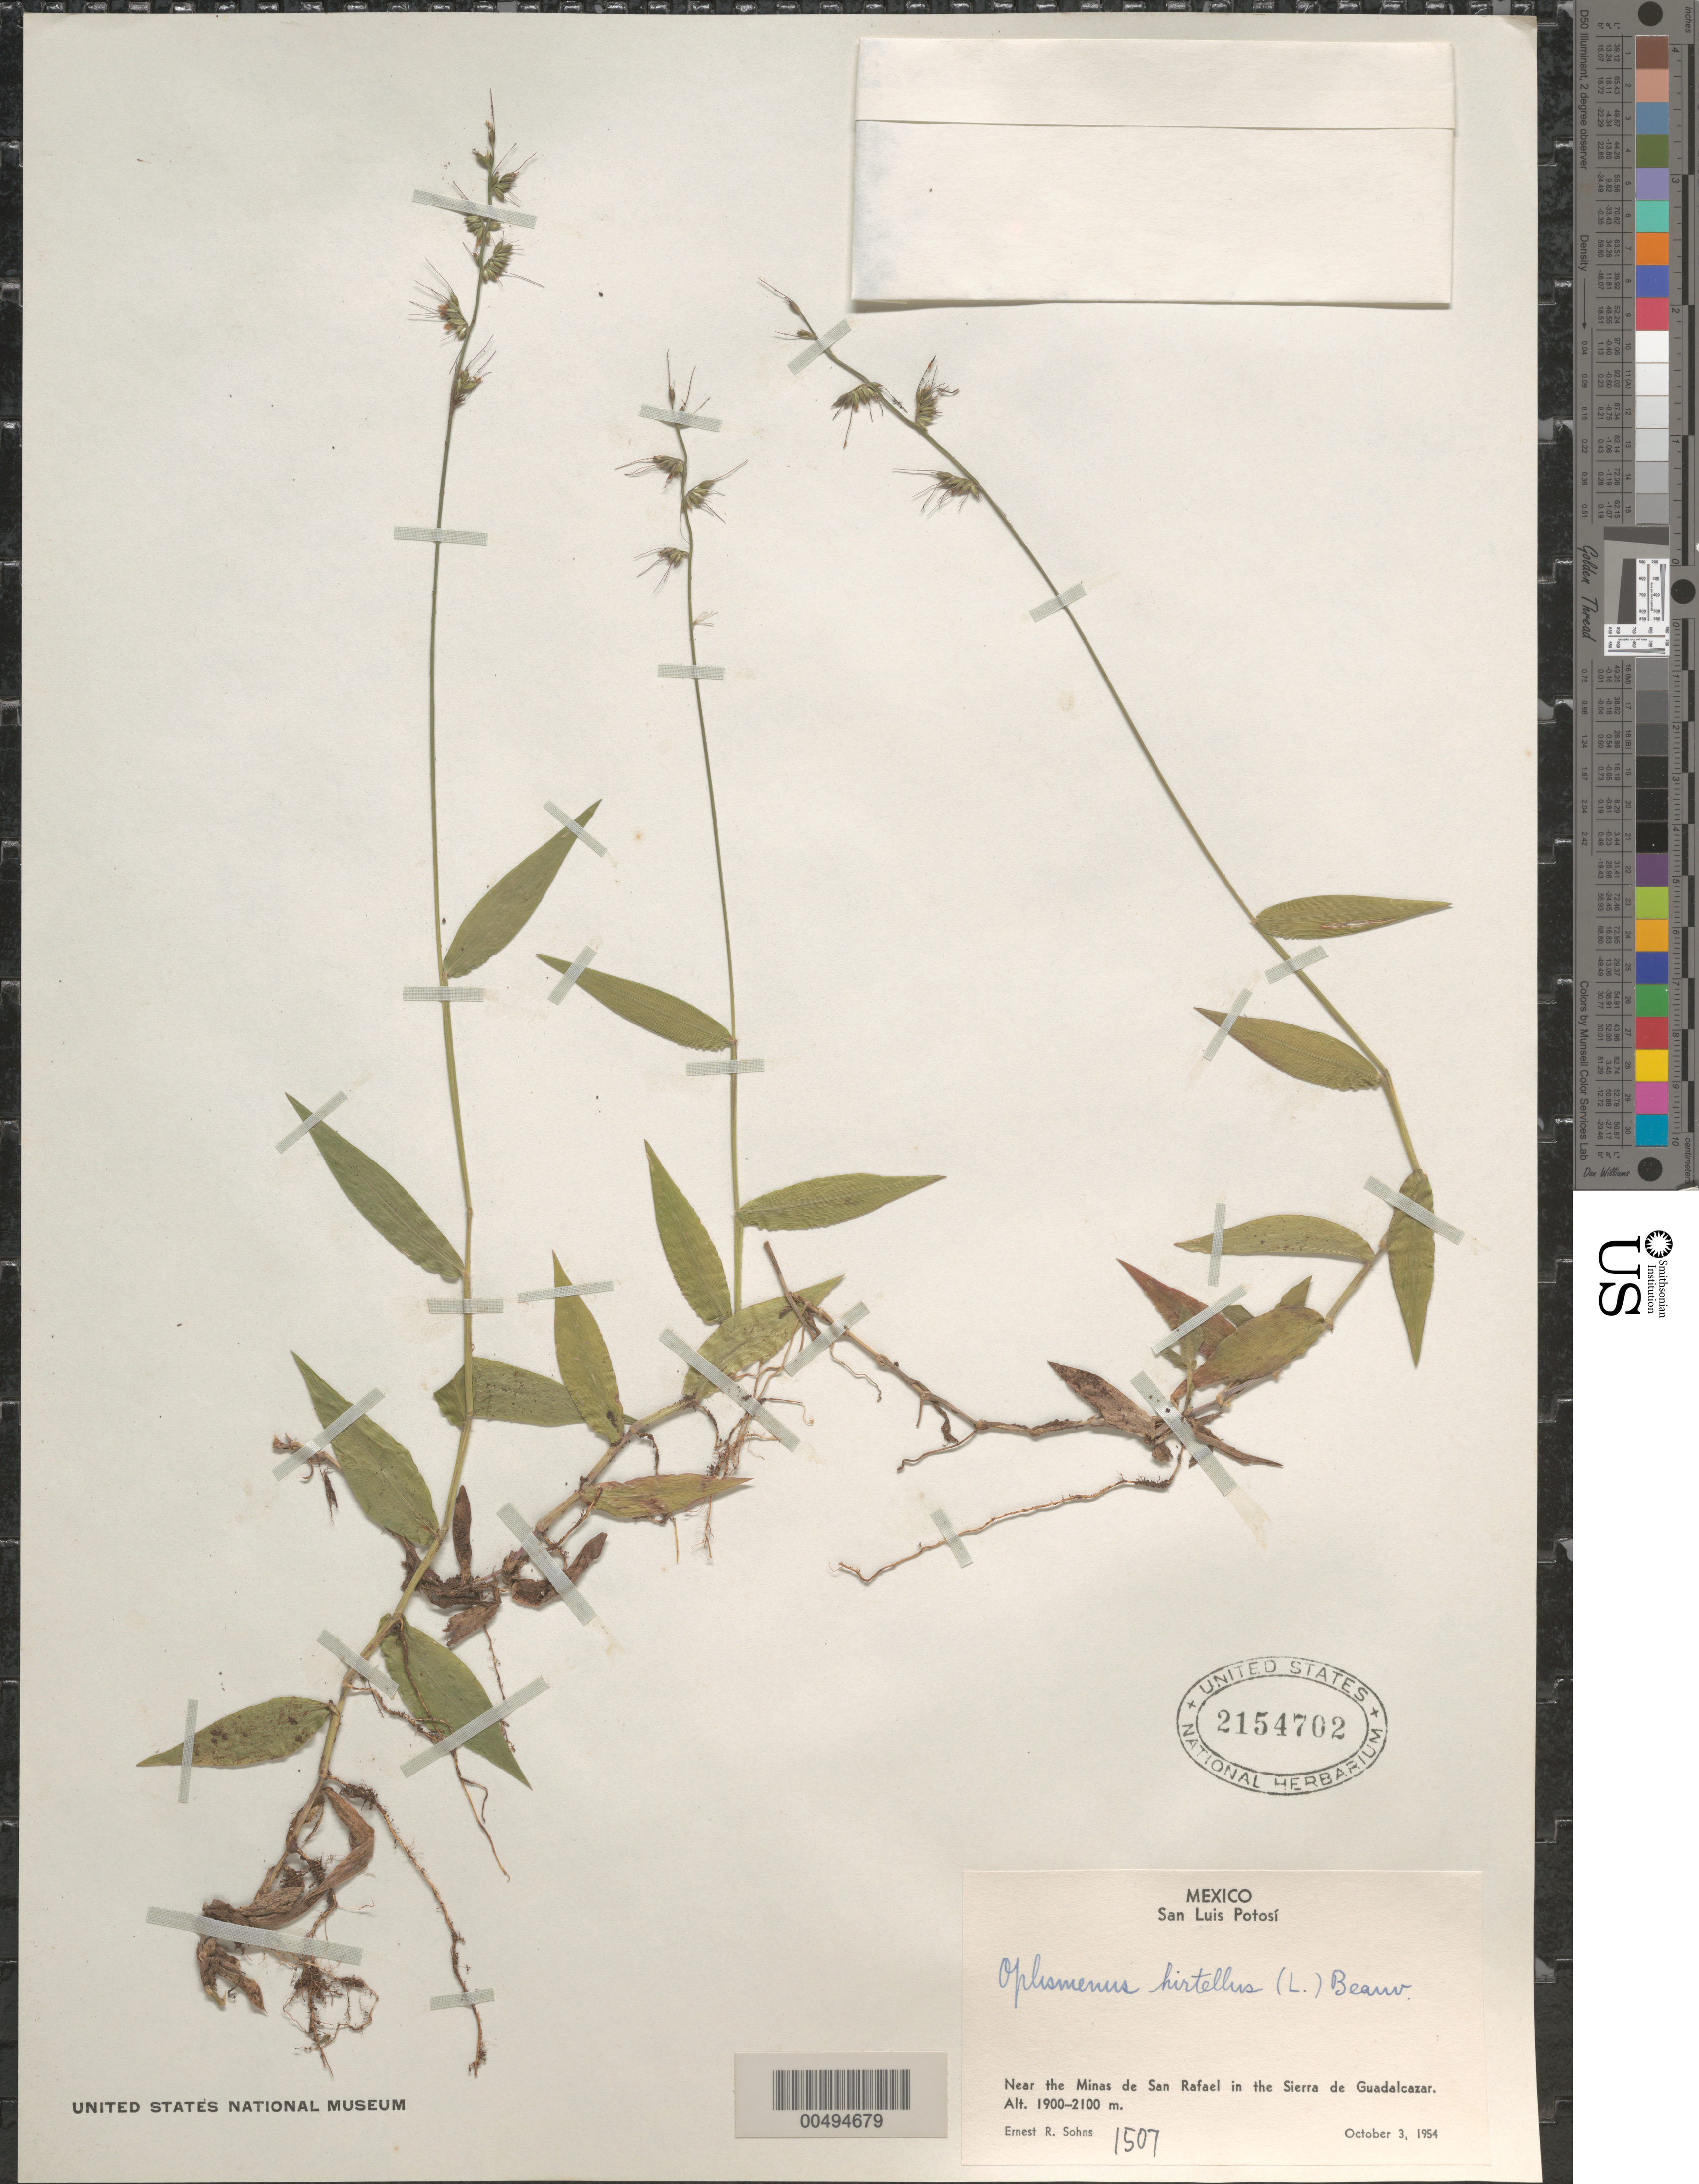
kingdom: Plantae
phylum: Tracheophyta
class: Liliopsida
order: Poales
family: Poaceae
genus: Oplismenus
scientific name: Oplismenus hirtellus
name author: (L.) P. Beauv.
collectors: E. R. Sohns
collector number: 1507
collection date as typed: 3 Oct 1954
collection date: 1954-10-03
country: Mexico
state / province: San Luis Potosi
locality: Near the Minas de San Rafael in the Sierra de Guadalcazar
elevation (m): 1900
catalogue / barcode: US 2154702